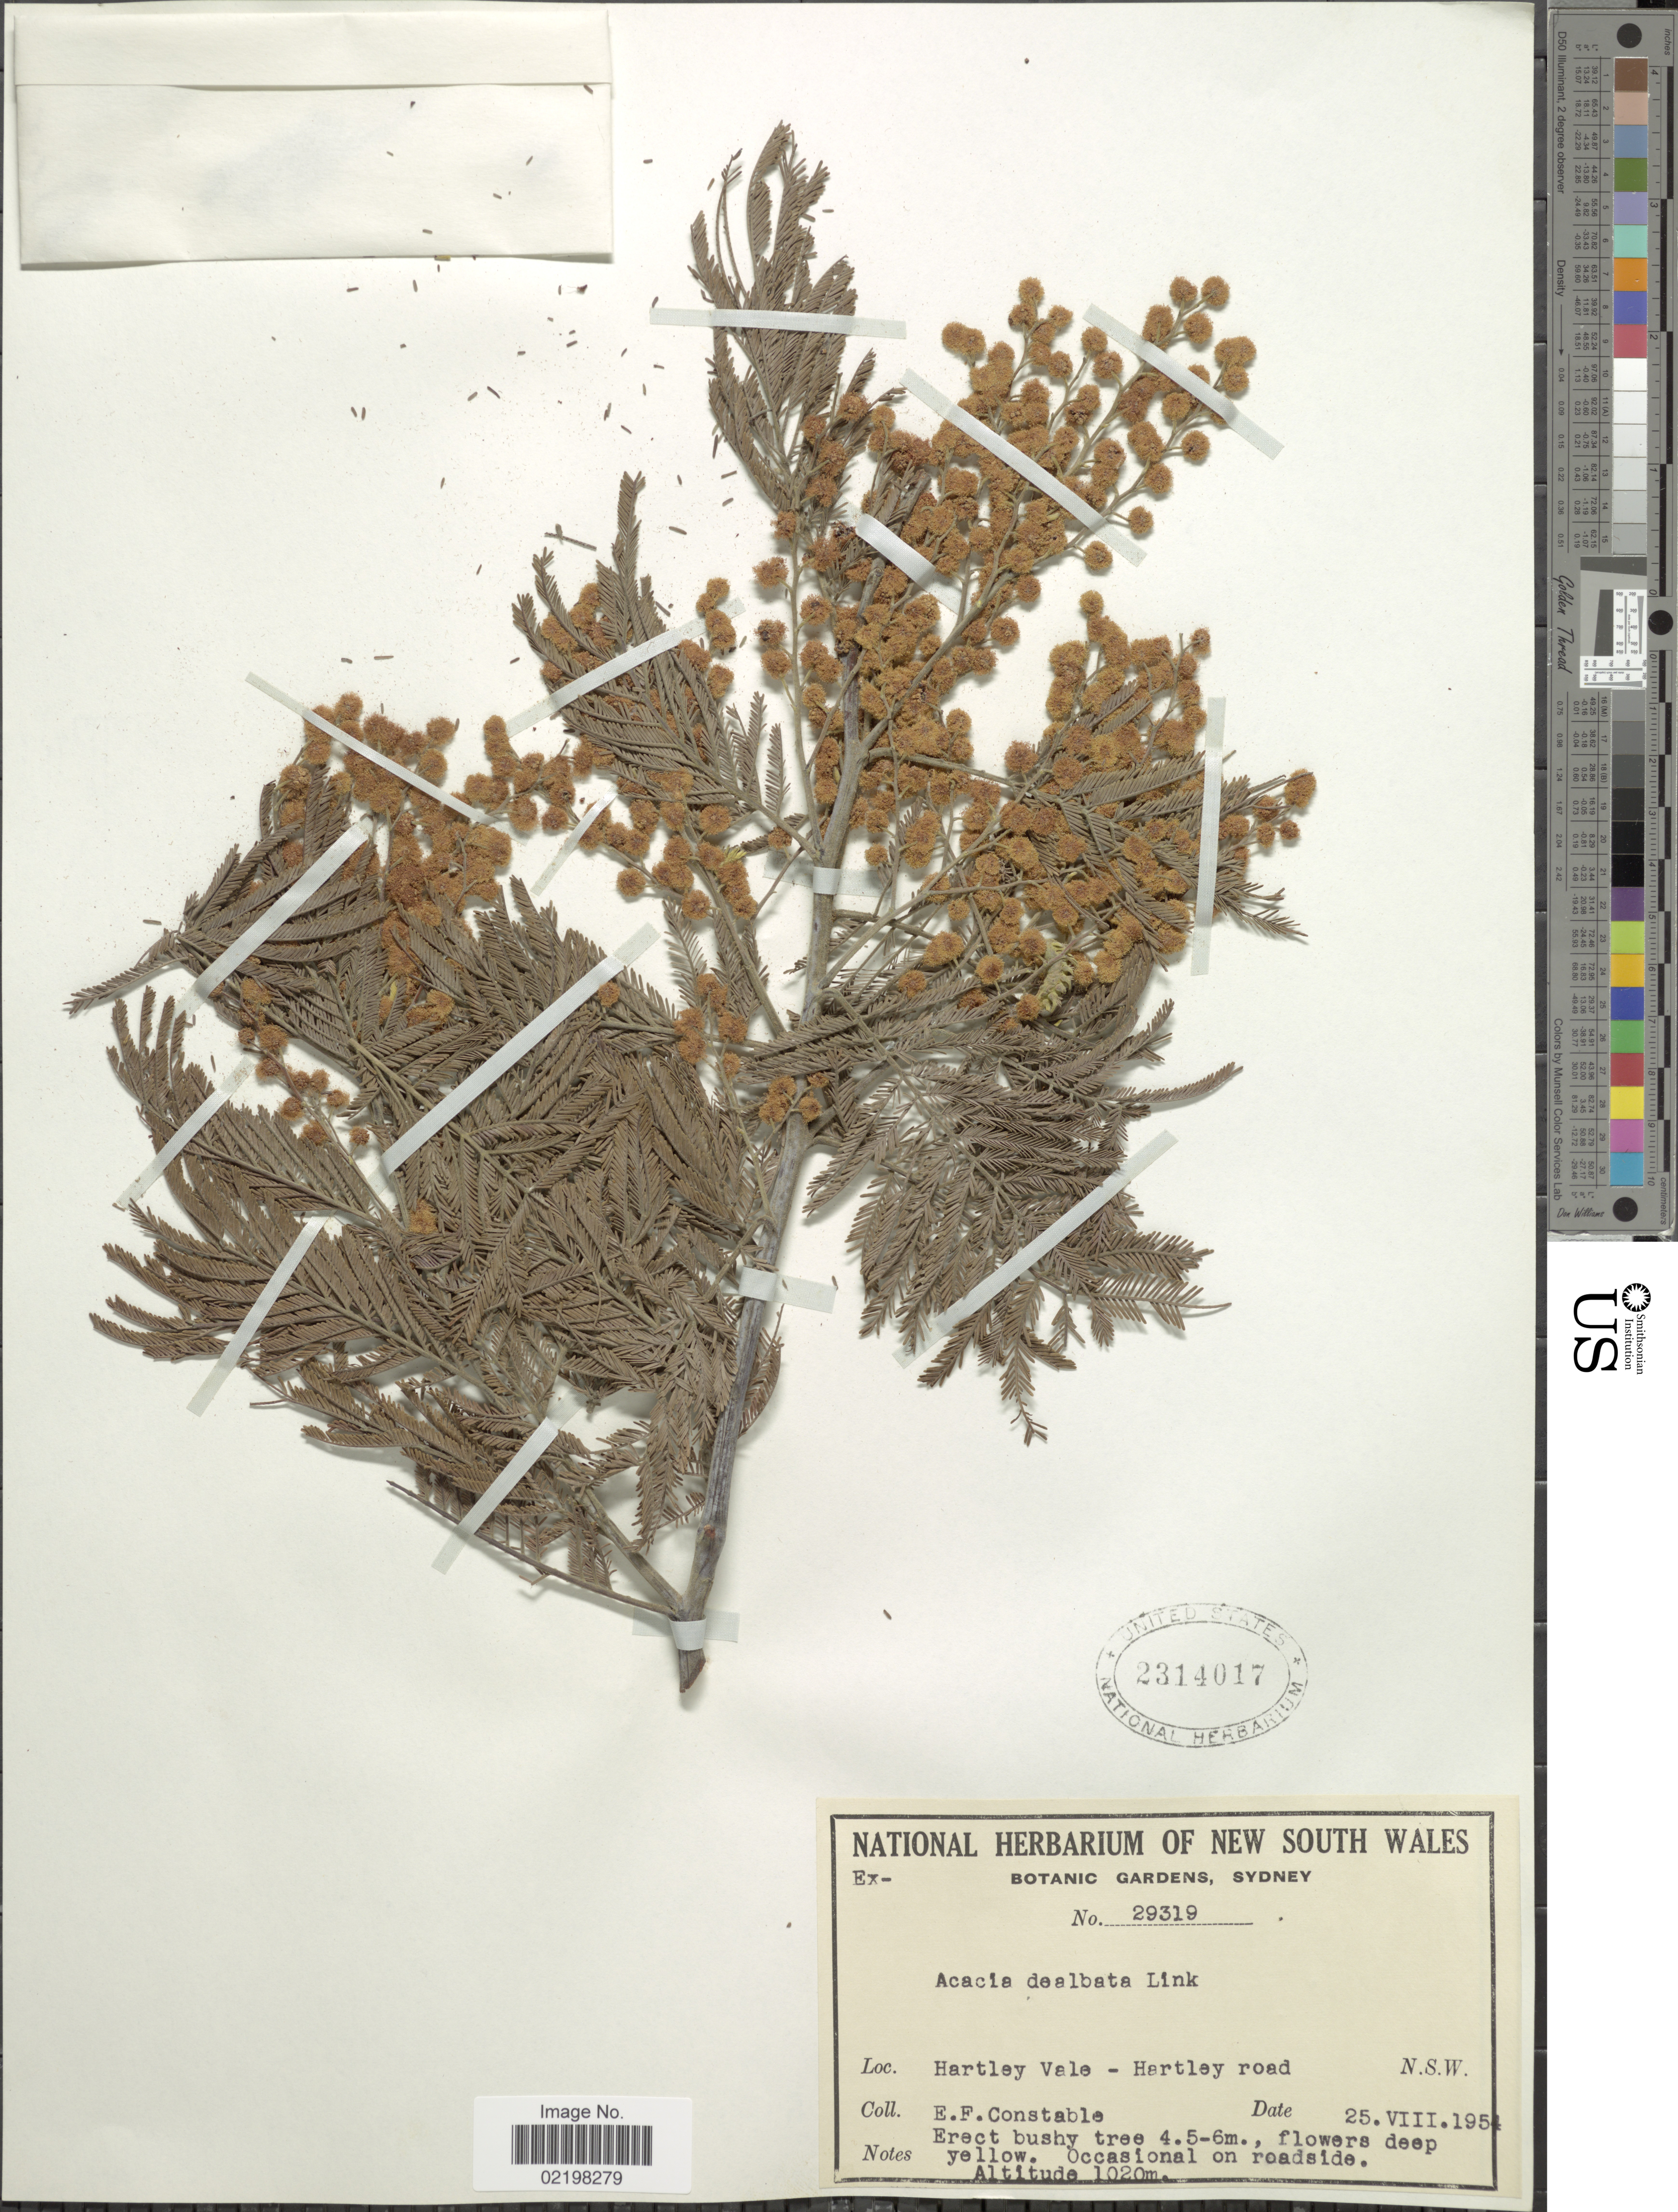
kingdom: Plantae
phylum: Tracheophyta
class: Magnoliopsida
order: Fabales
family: Fabaceae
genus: Acacia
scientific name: Acacia decurrens var. dealbata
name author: (Link) Maiden ex F. Muell.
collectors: E. F. Constable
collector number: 29319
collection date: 1954-08-25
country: Australia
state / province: New South Wales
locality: Hartley Vale - Hartley road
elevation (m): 1020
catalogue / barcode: US 2314017